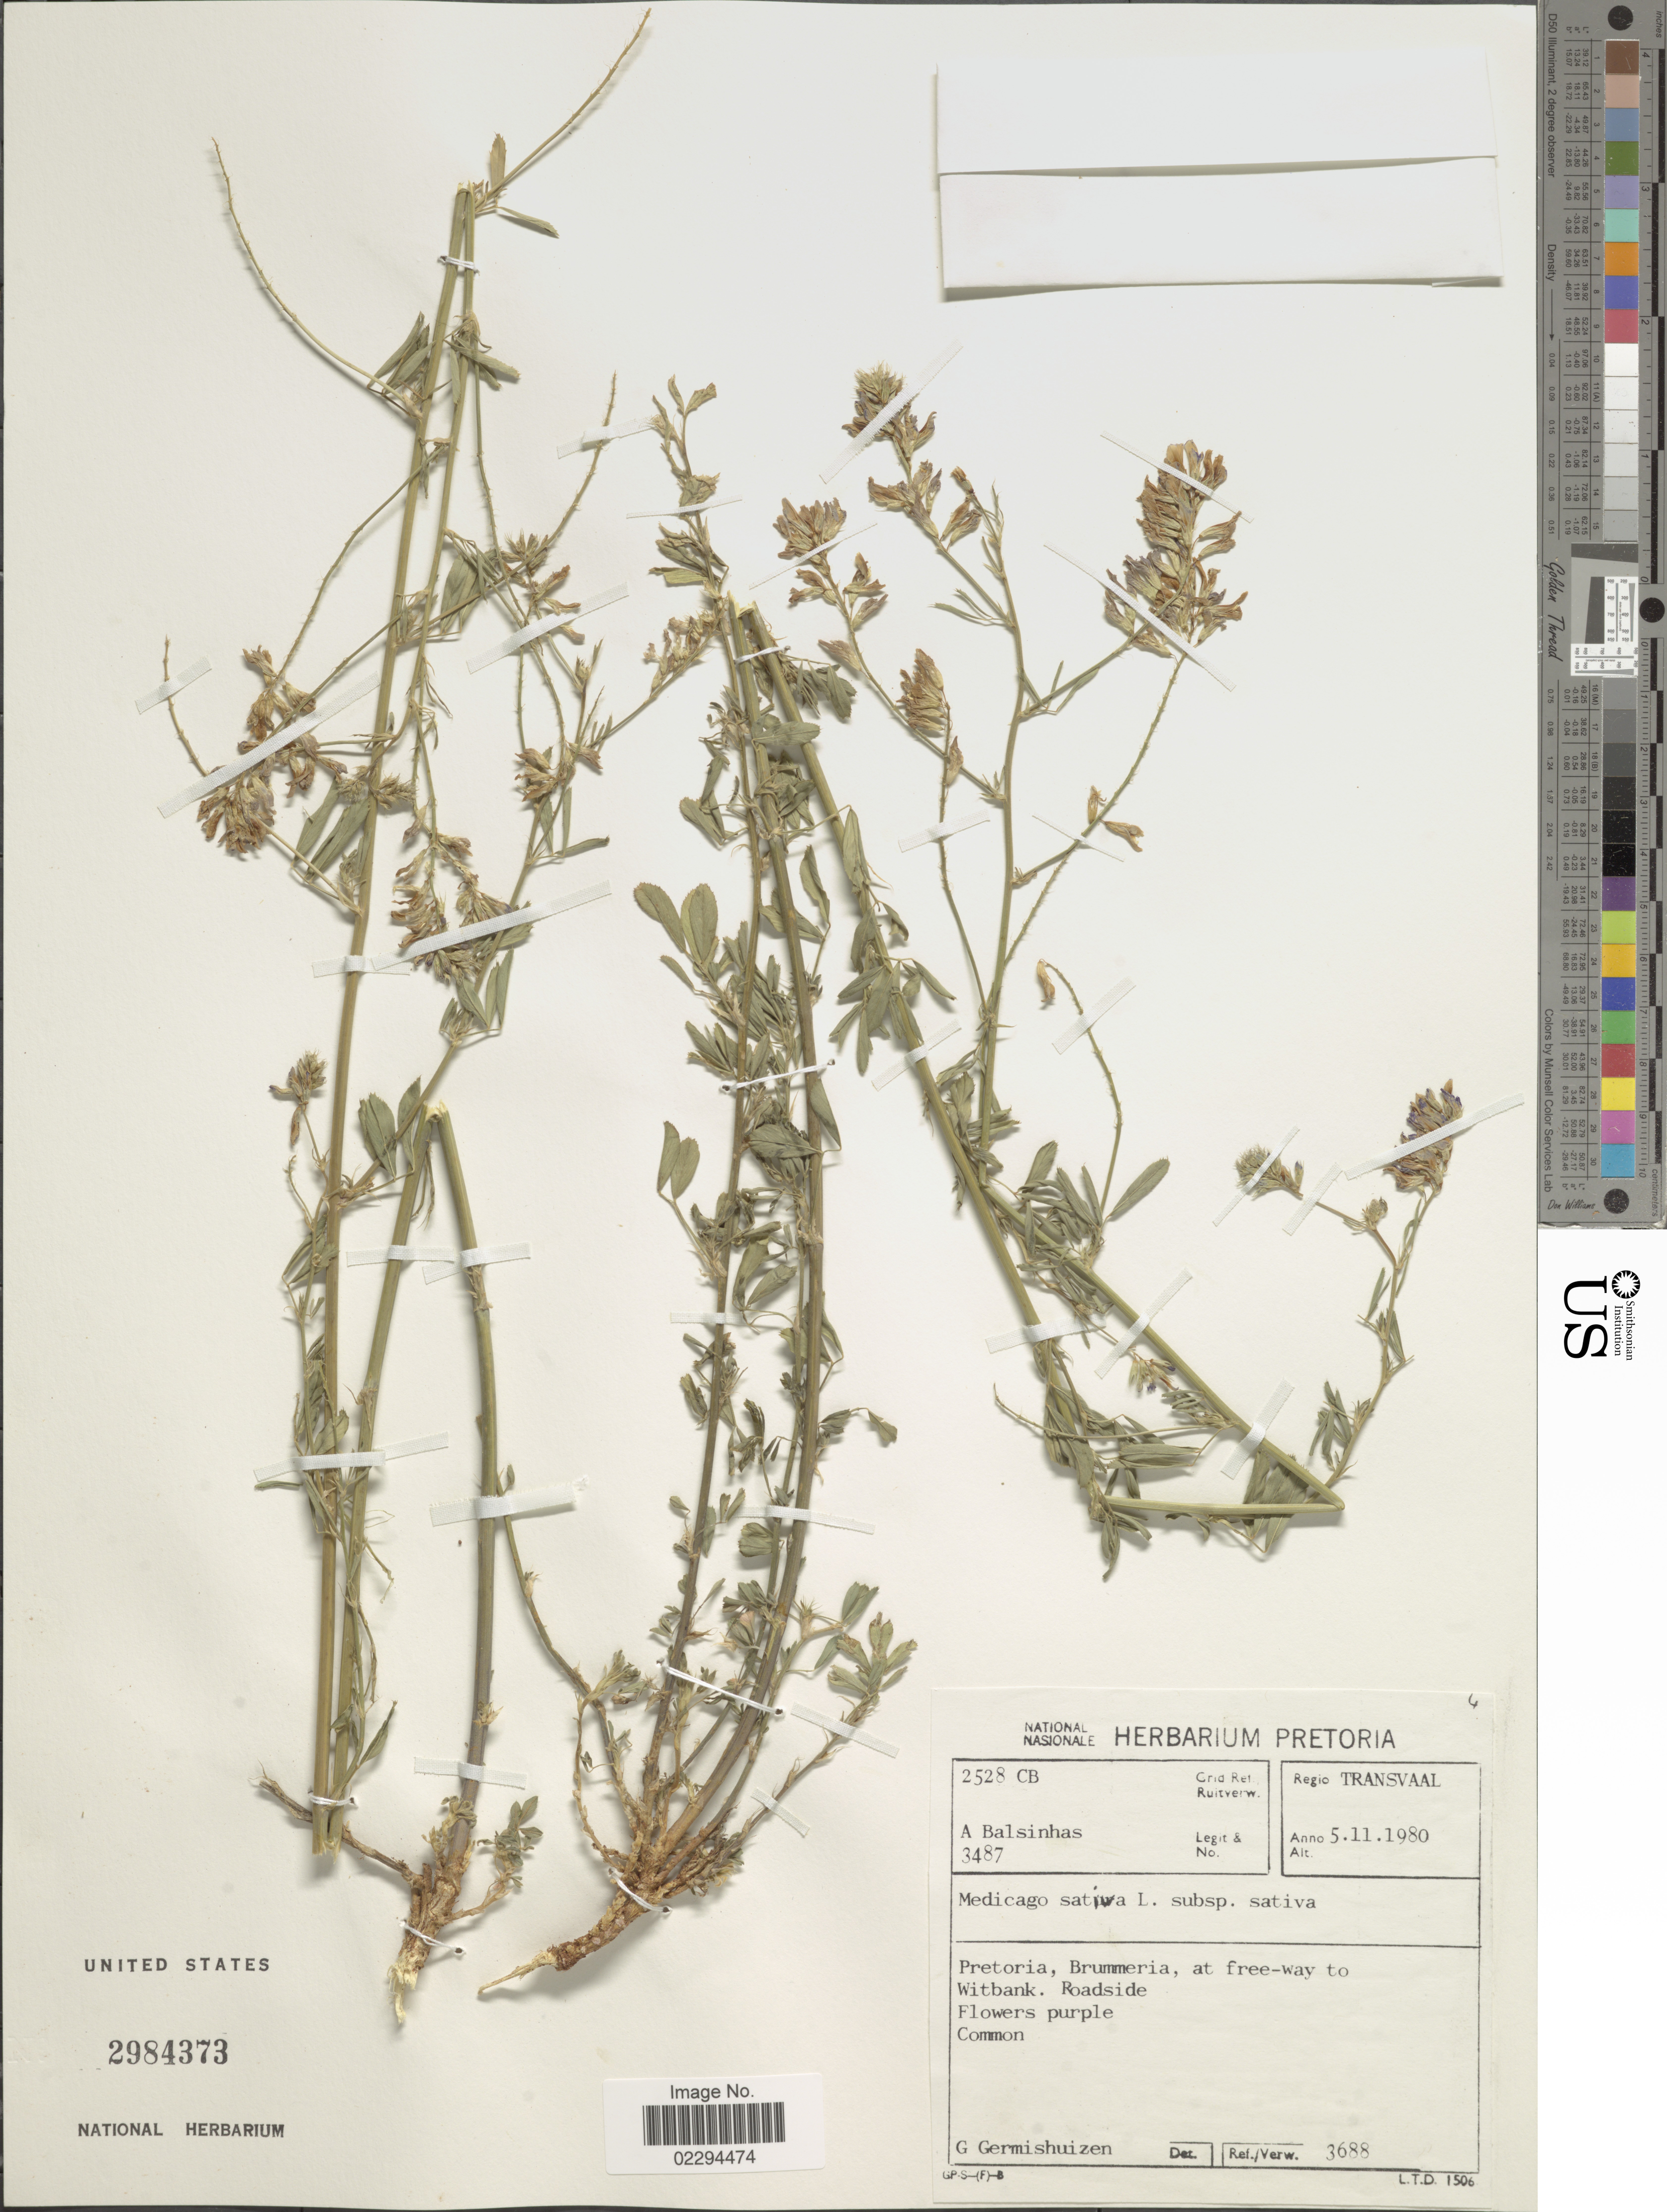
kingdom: Plantae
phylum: Tracheophyta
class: Magnoliopsida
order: Fabales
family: Fabaceae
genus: Medicago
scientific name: Medicago sativa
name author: L.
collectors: A. A. Balsinhas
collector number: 3487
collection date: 1980-11-05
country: South Africa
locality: Regio Transvaal. Pretoria, Brummeria, at free-way to Witbank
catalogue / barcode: US 2984373